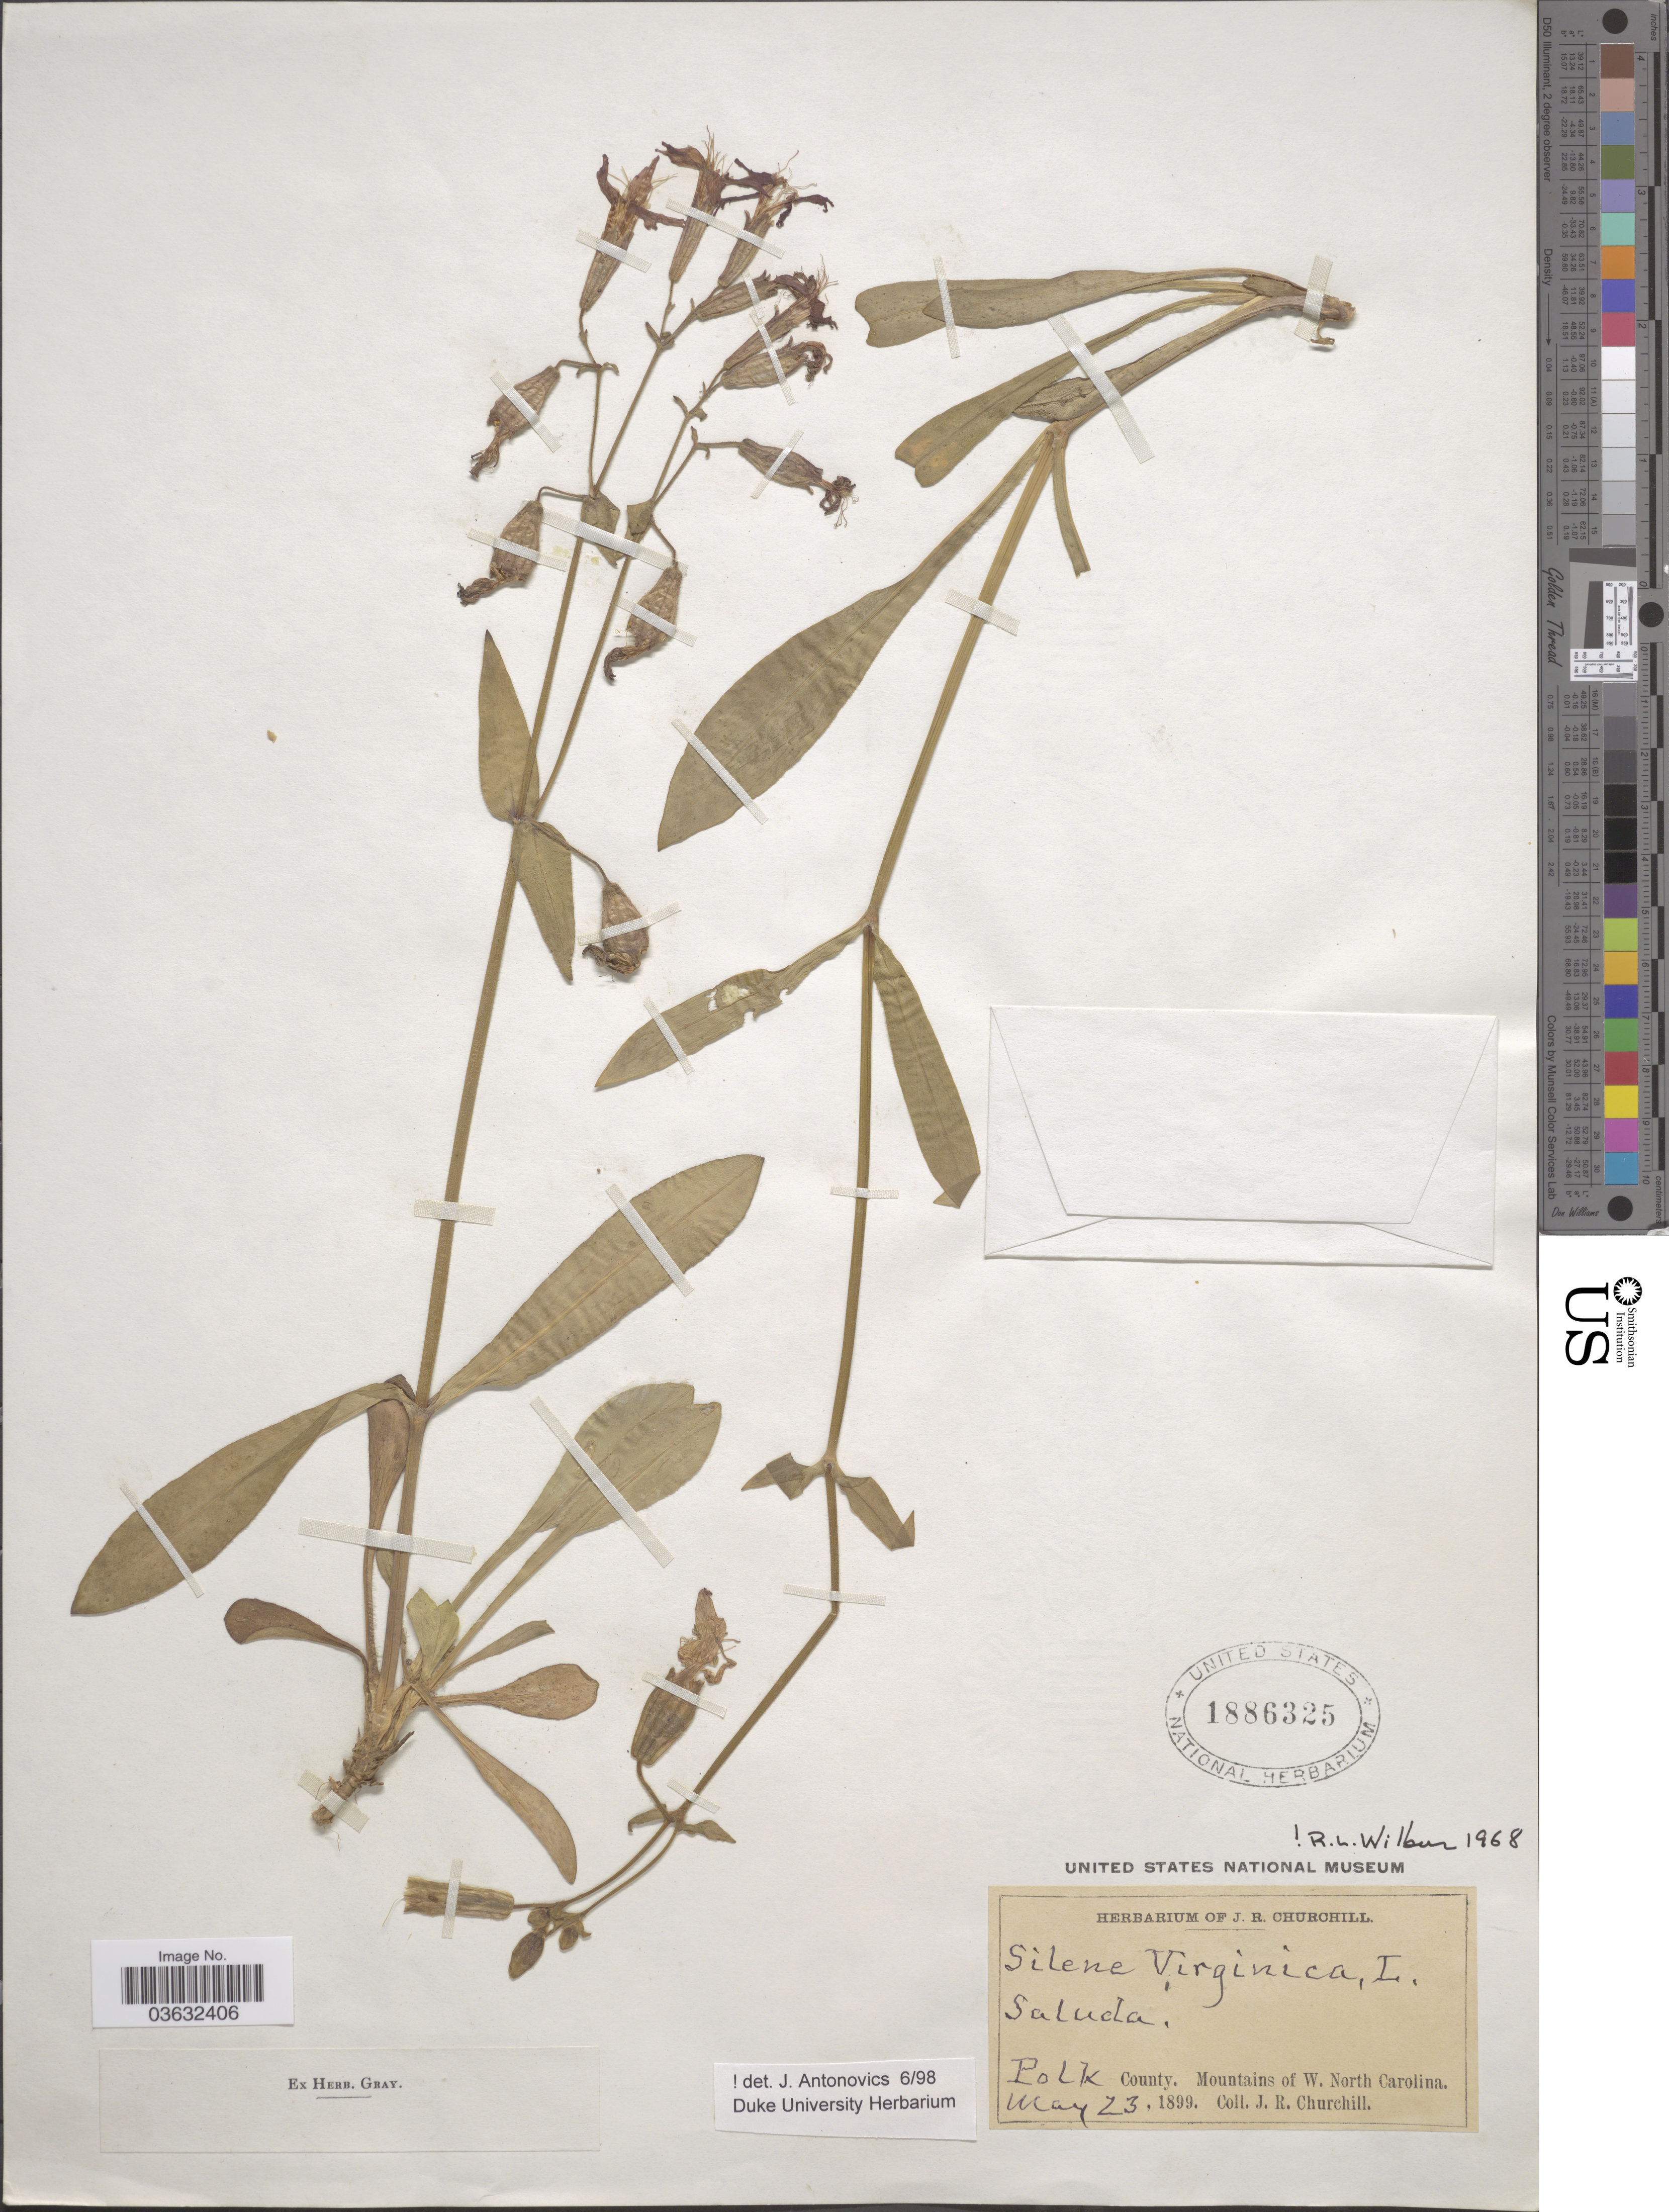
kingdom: Plantae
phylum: Tracheophyta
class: Magnoliopsida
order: Caryophyllales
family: Caryophyllaceae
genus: Silene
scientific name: Silene virginica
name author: L.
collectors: J. Churchill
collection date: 1899-05-23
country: United States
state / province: North Carolina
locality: Polk County, Mountains of W. North Carolina.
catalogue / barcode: US 1886325